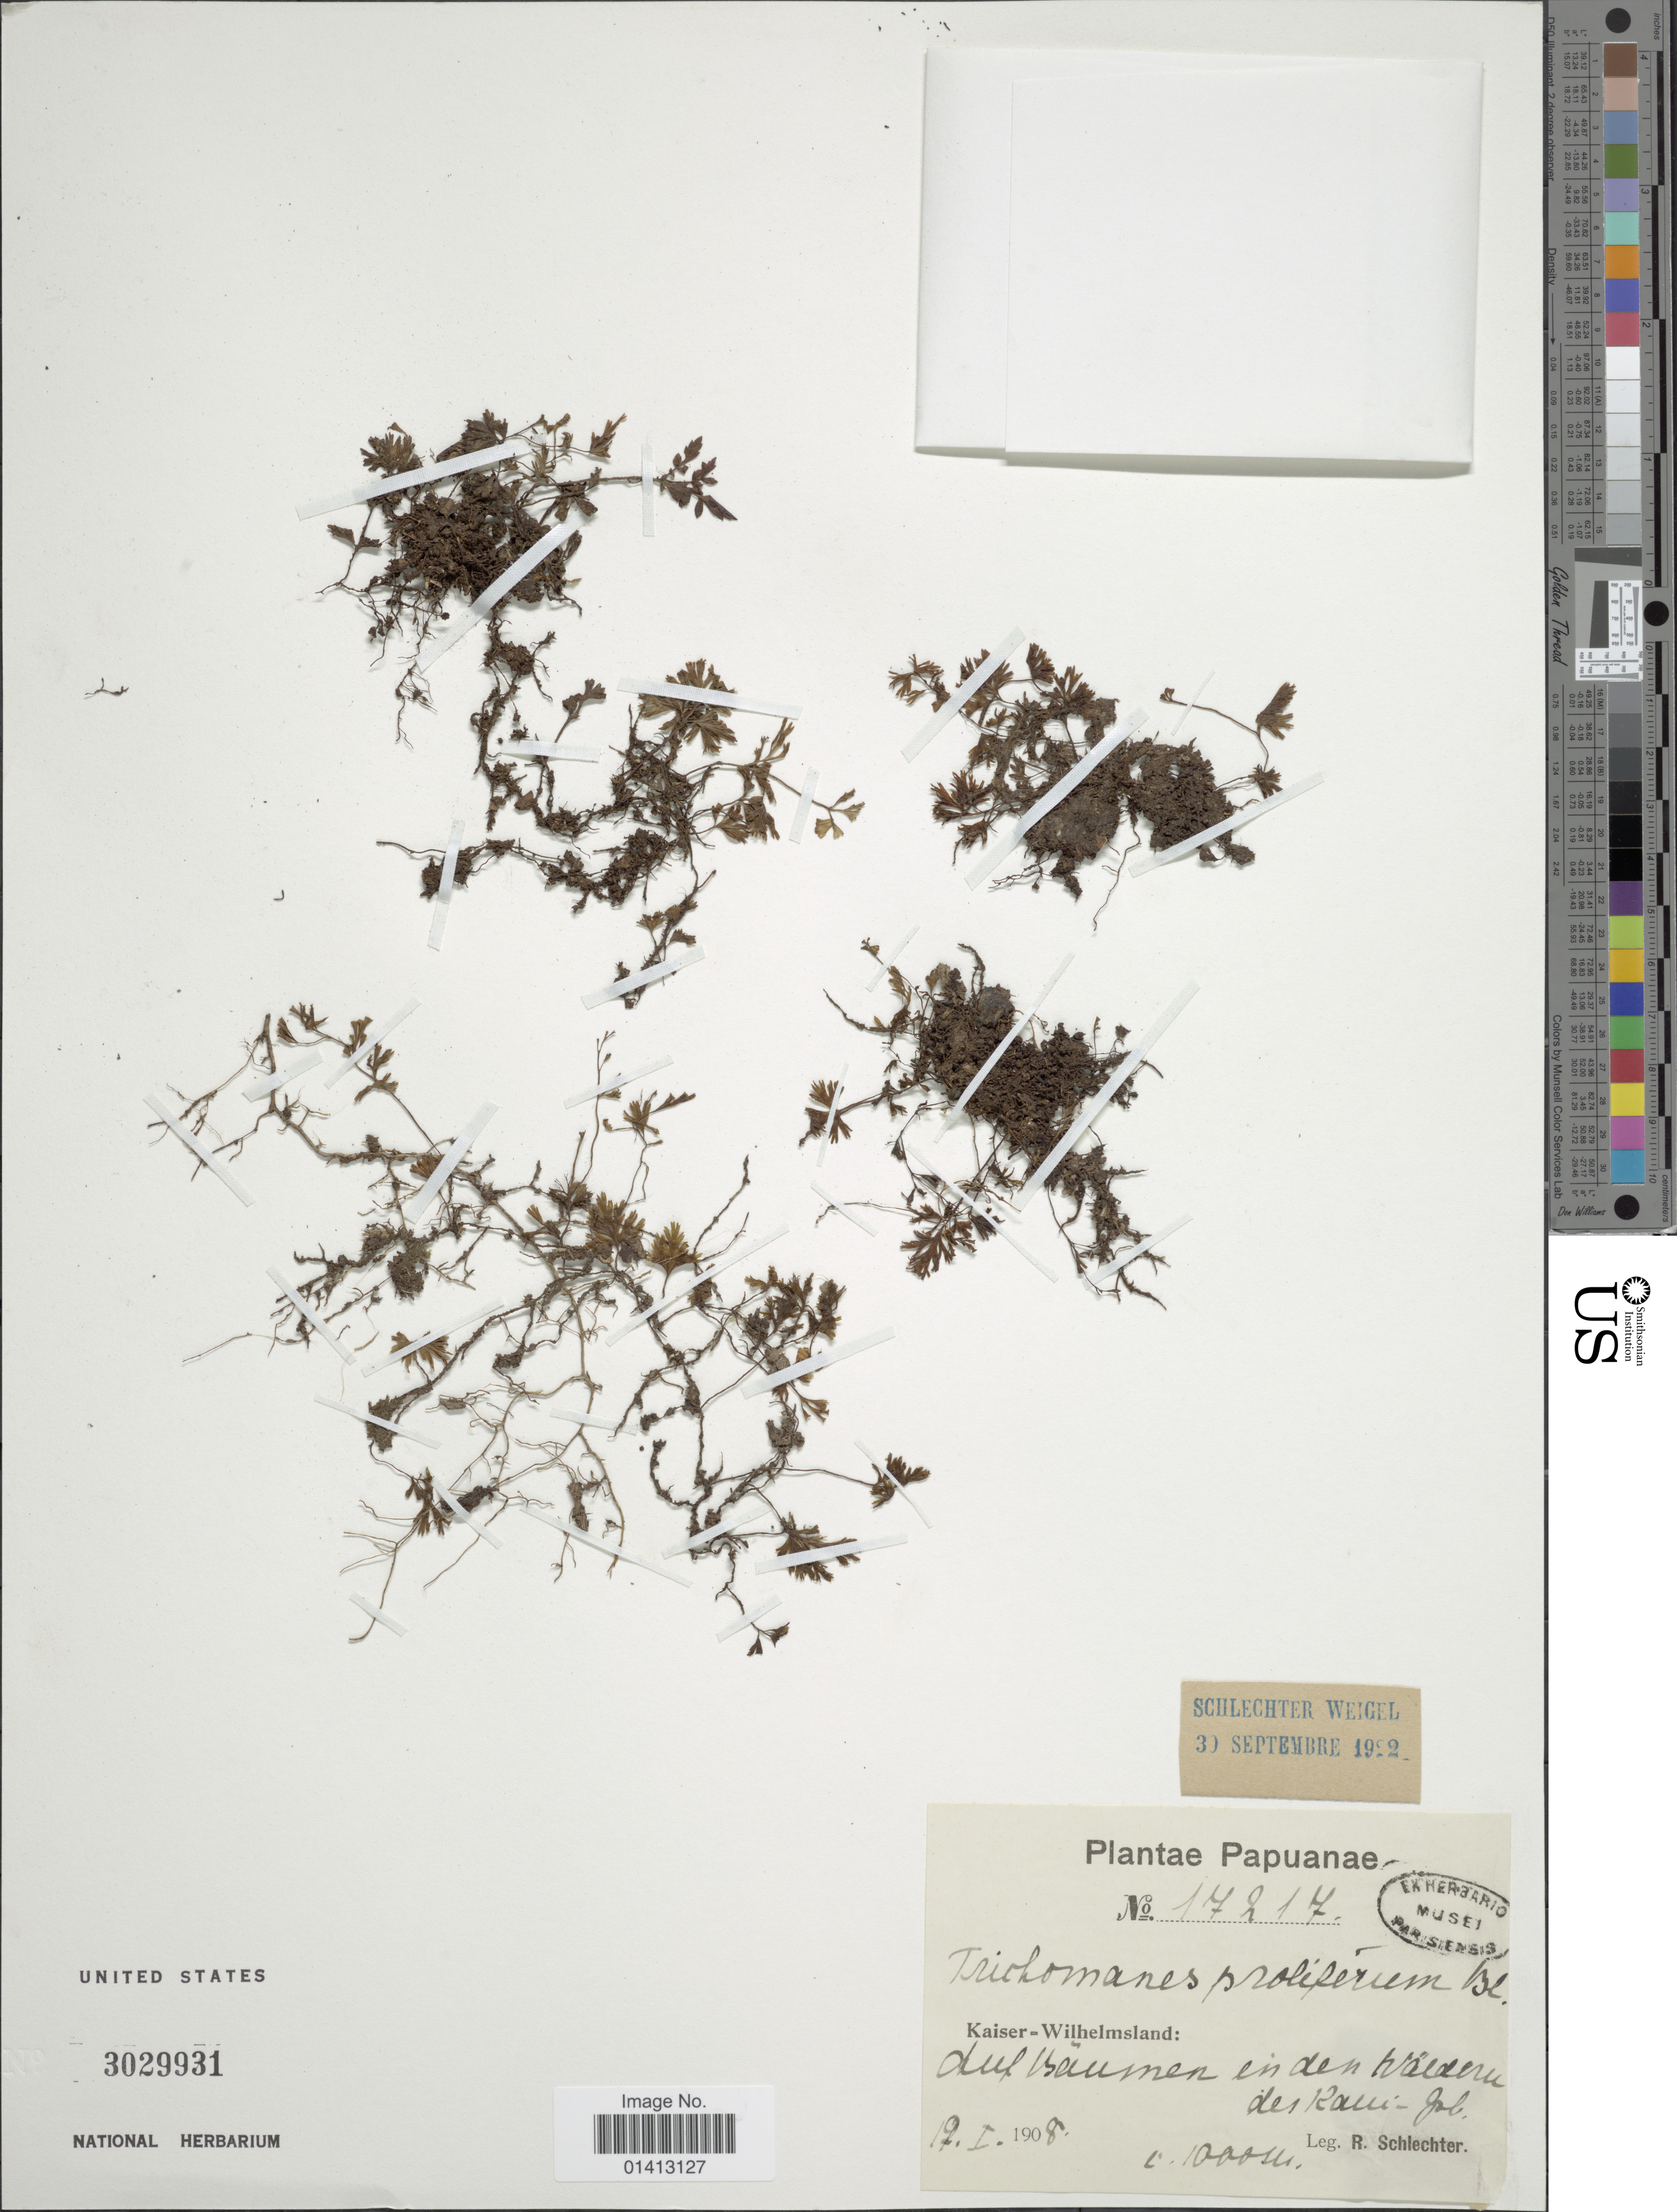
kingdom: Plantae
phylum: Tracheophyta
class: Polypodiopsida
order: Hymenophyllales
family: Hymenophyllaceae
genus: Crepidomanes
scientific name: Crepidomanes proliferum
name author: (Blume) Bostock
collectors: F. R. R. Schlechter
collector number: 17217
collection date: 1908-01-19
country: Papua New Guinea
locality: Kaiser-Wilhelmsland: Auf Bäumen in den Wäldern des Kani-Geb.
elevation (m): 1000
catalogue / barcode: US 3029931